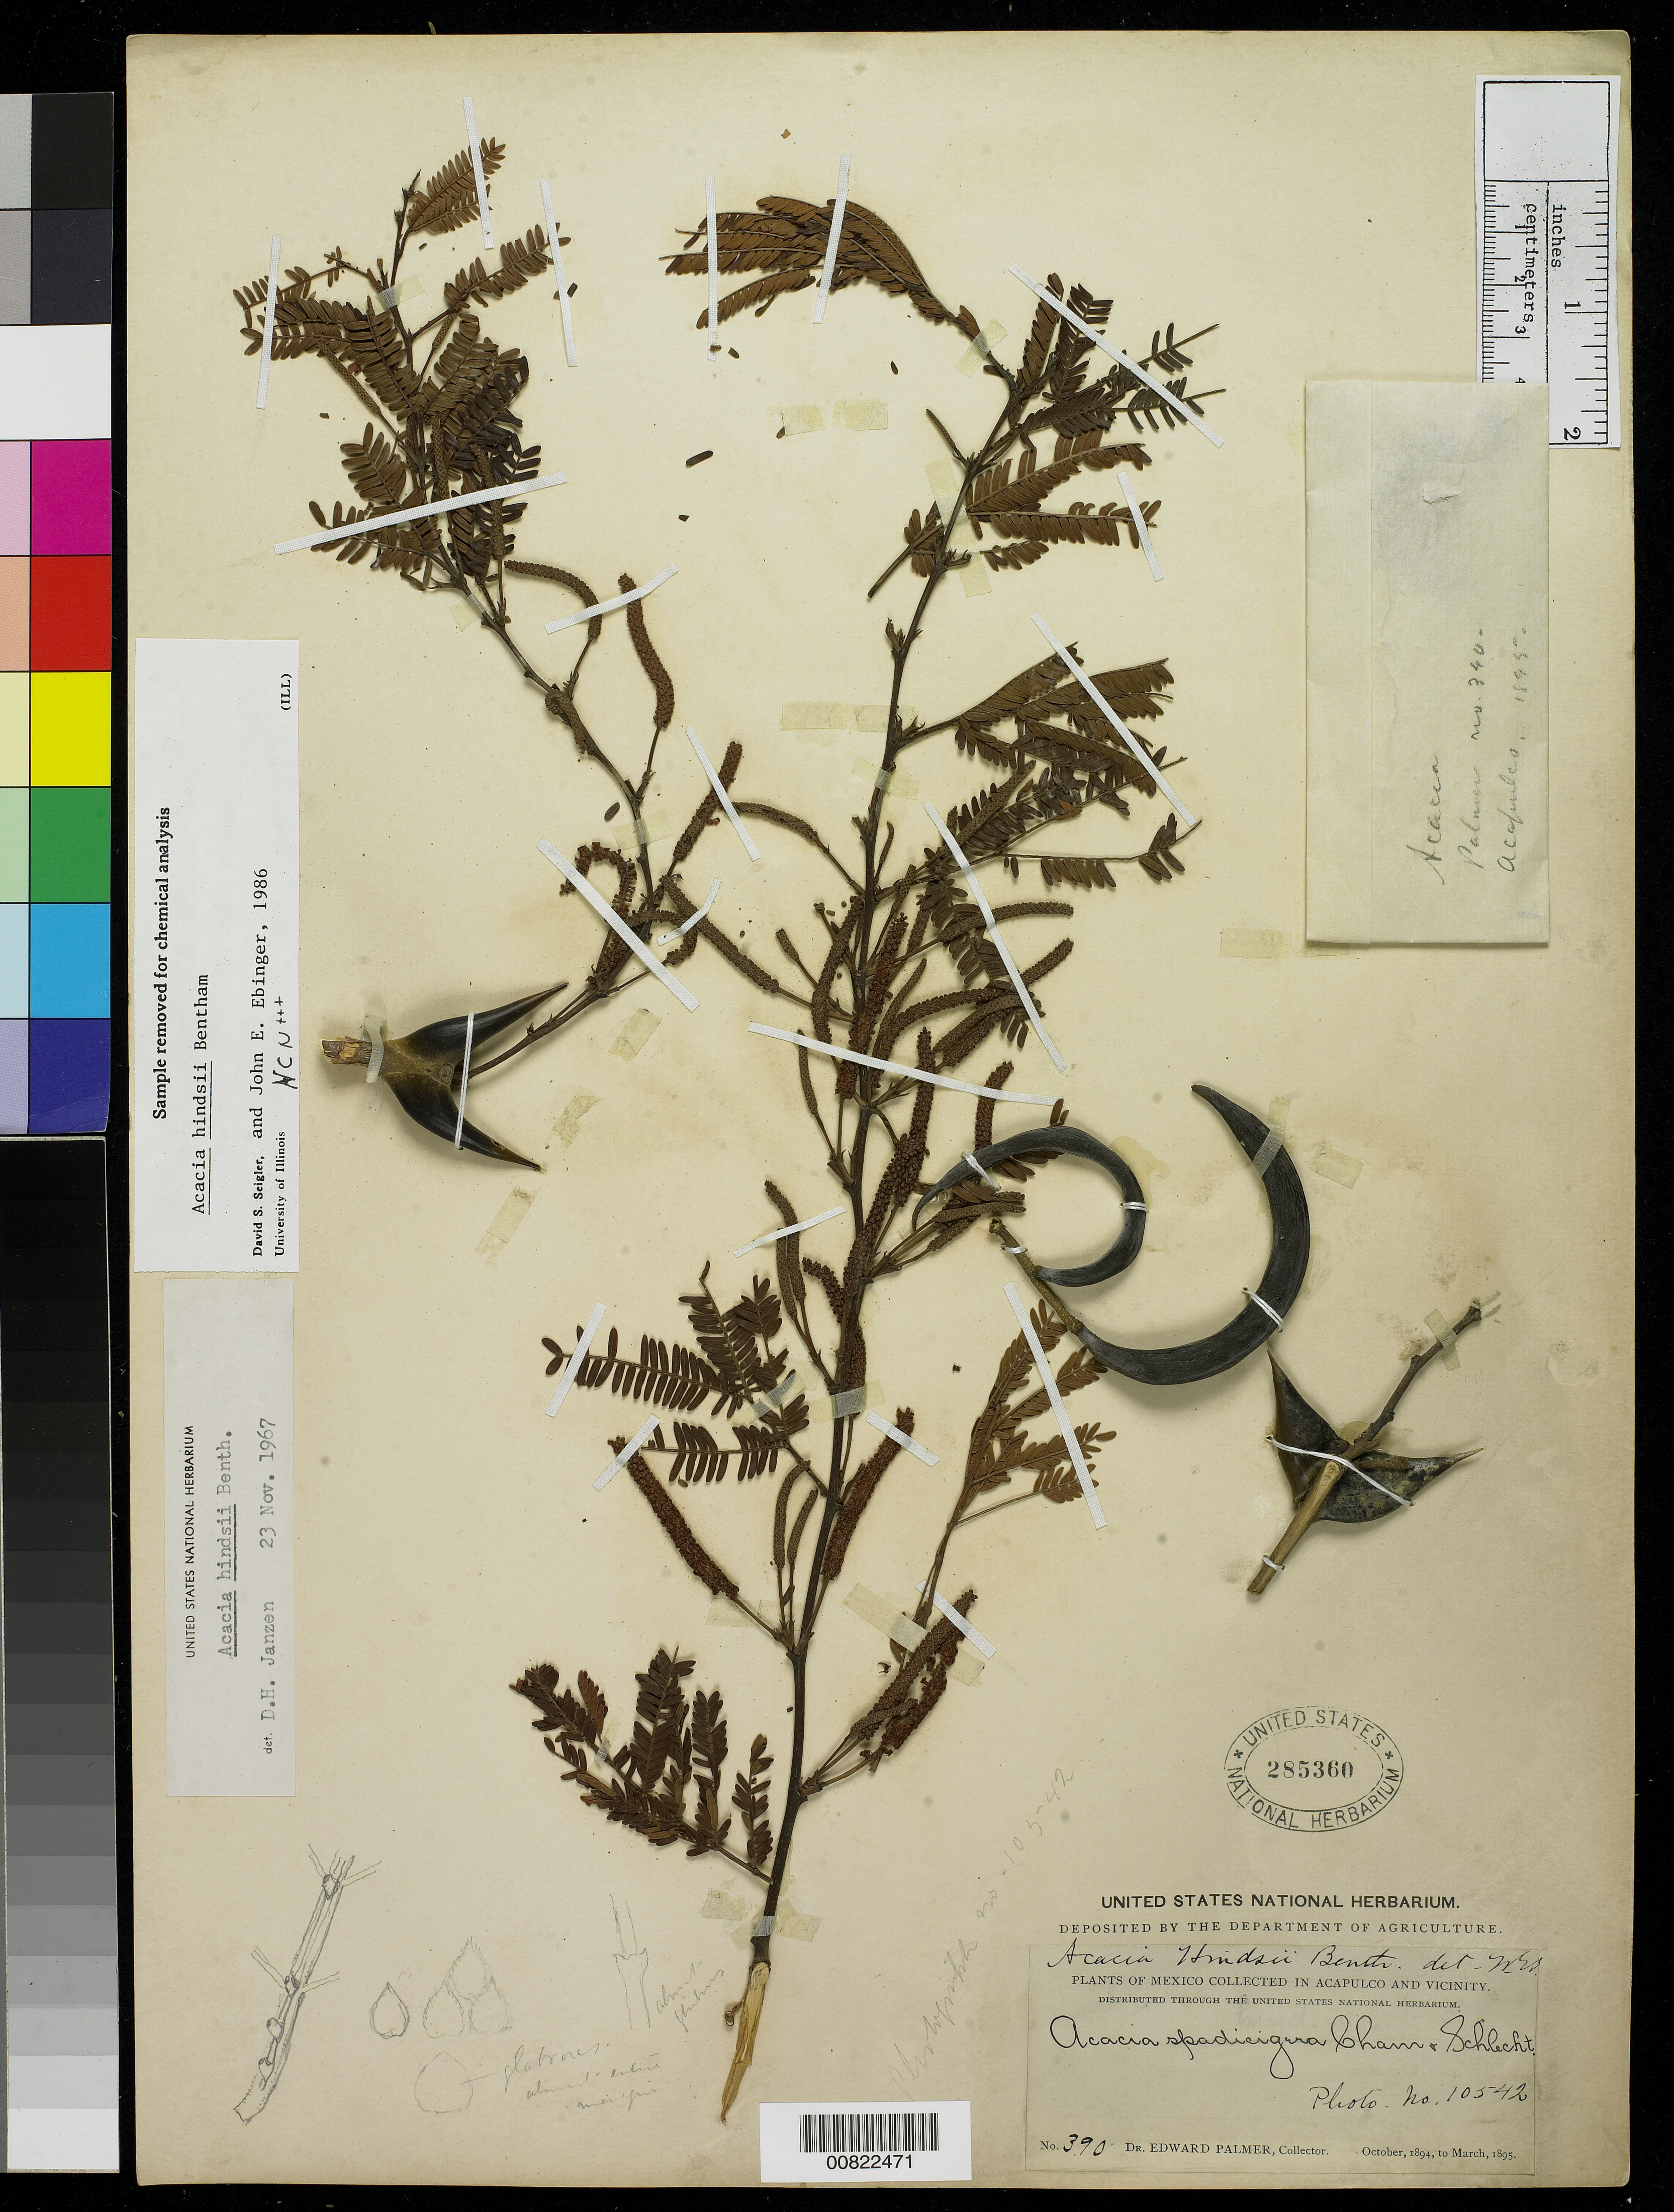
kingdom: Plantae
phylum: Tracheophyta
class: Magnoliopsida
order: Fabales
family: Fabaceae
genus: Vachellia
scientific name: Vachellia hindsii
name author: (Benth.) Seigler & Ebinger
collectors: E. Palmer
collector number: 390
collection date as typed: Oct 1894 to -- Mar 1895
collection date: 1894-10/1895-03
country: Mexico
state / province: Guerrero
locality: Acapulco, Guerrero and vicinity.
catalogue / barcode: US 285360